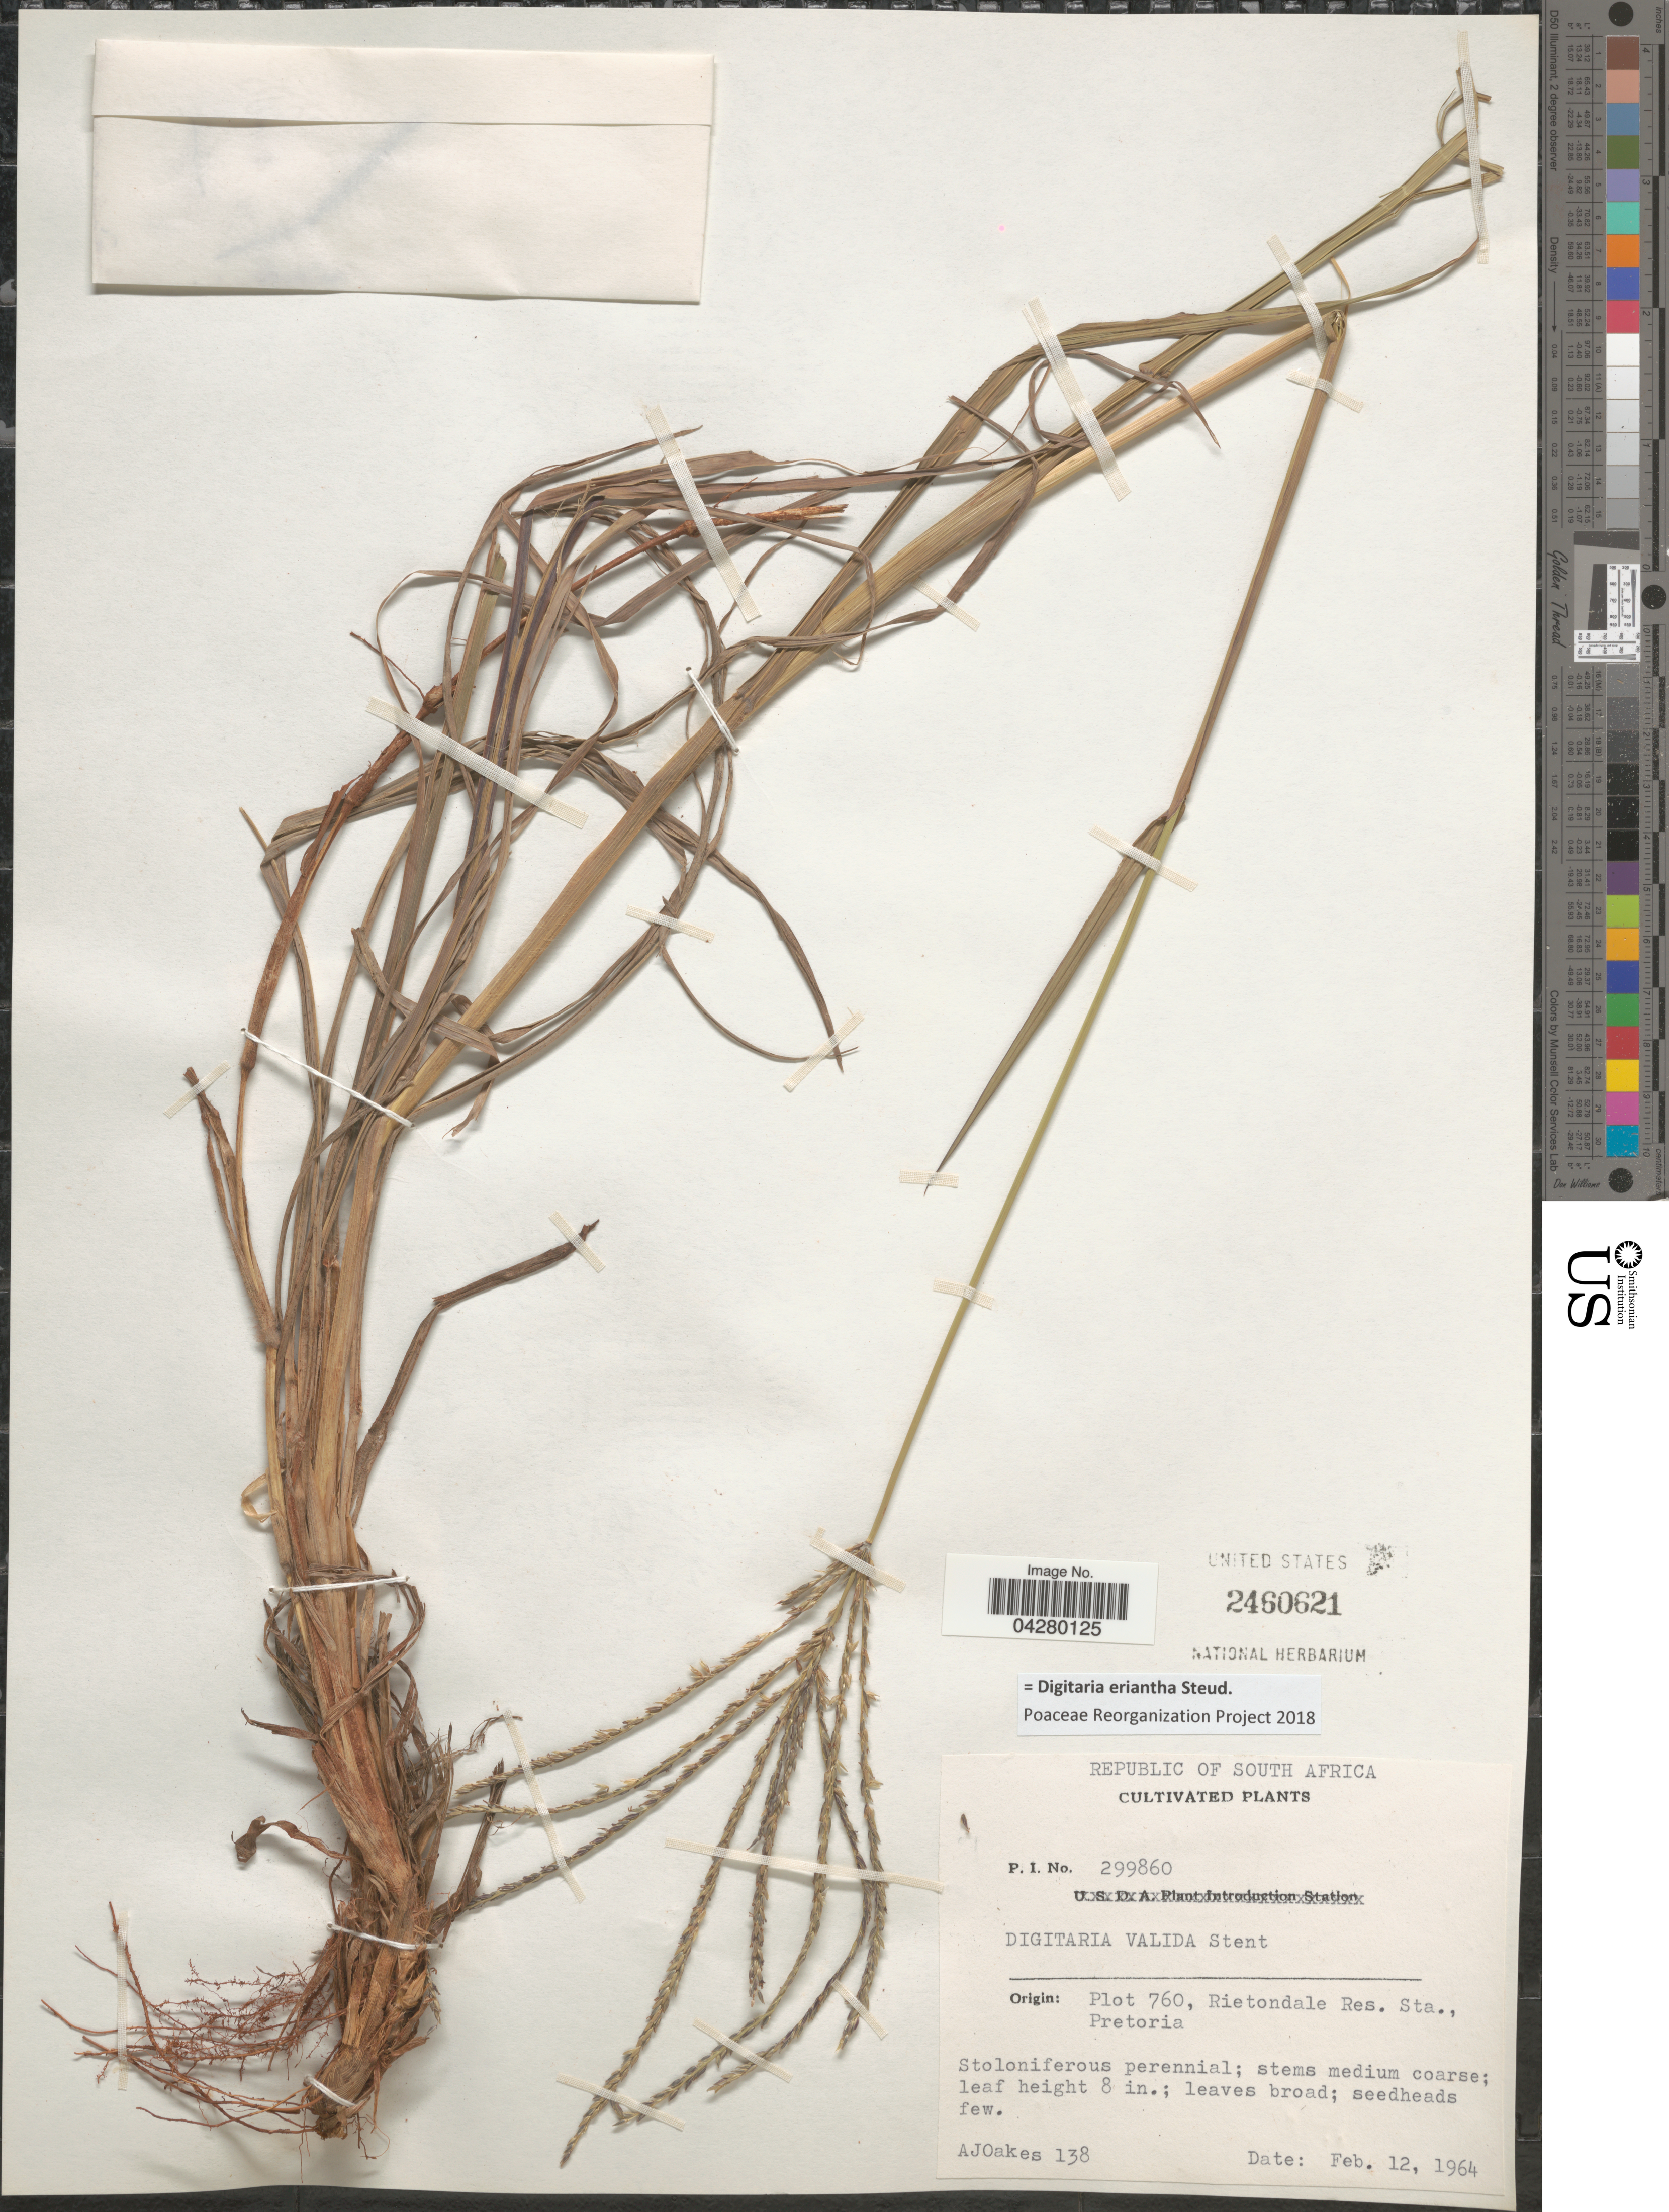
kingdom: Plantae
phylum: Tracheophyta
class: Liliopsida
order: Poales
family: Poaceae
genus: Digitaria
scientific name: Digitaria eriantha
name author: Steud.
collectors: A. Oakes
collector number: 138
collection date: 1964-02-12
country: South Africa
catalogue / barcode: US 2460621